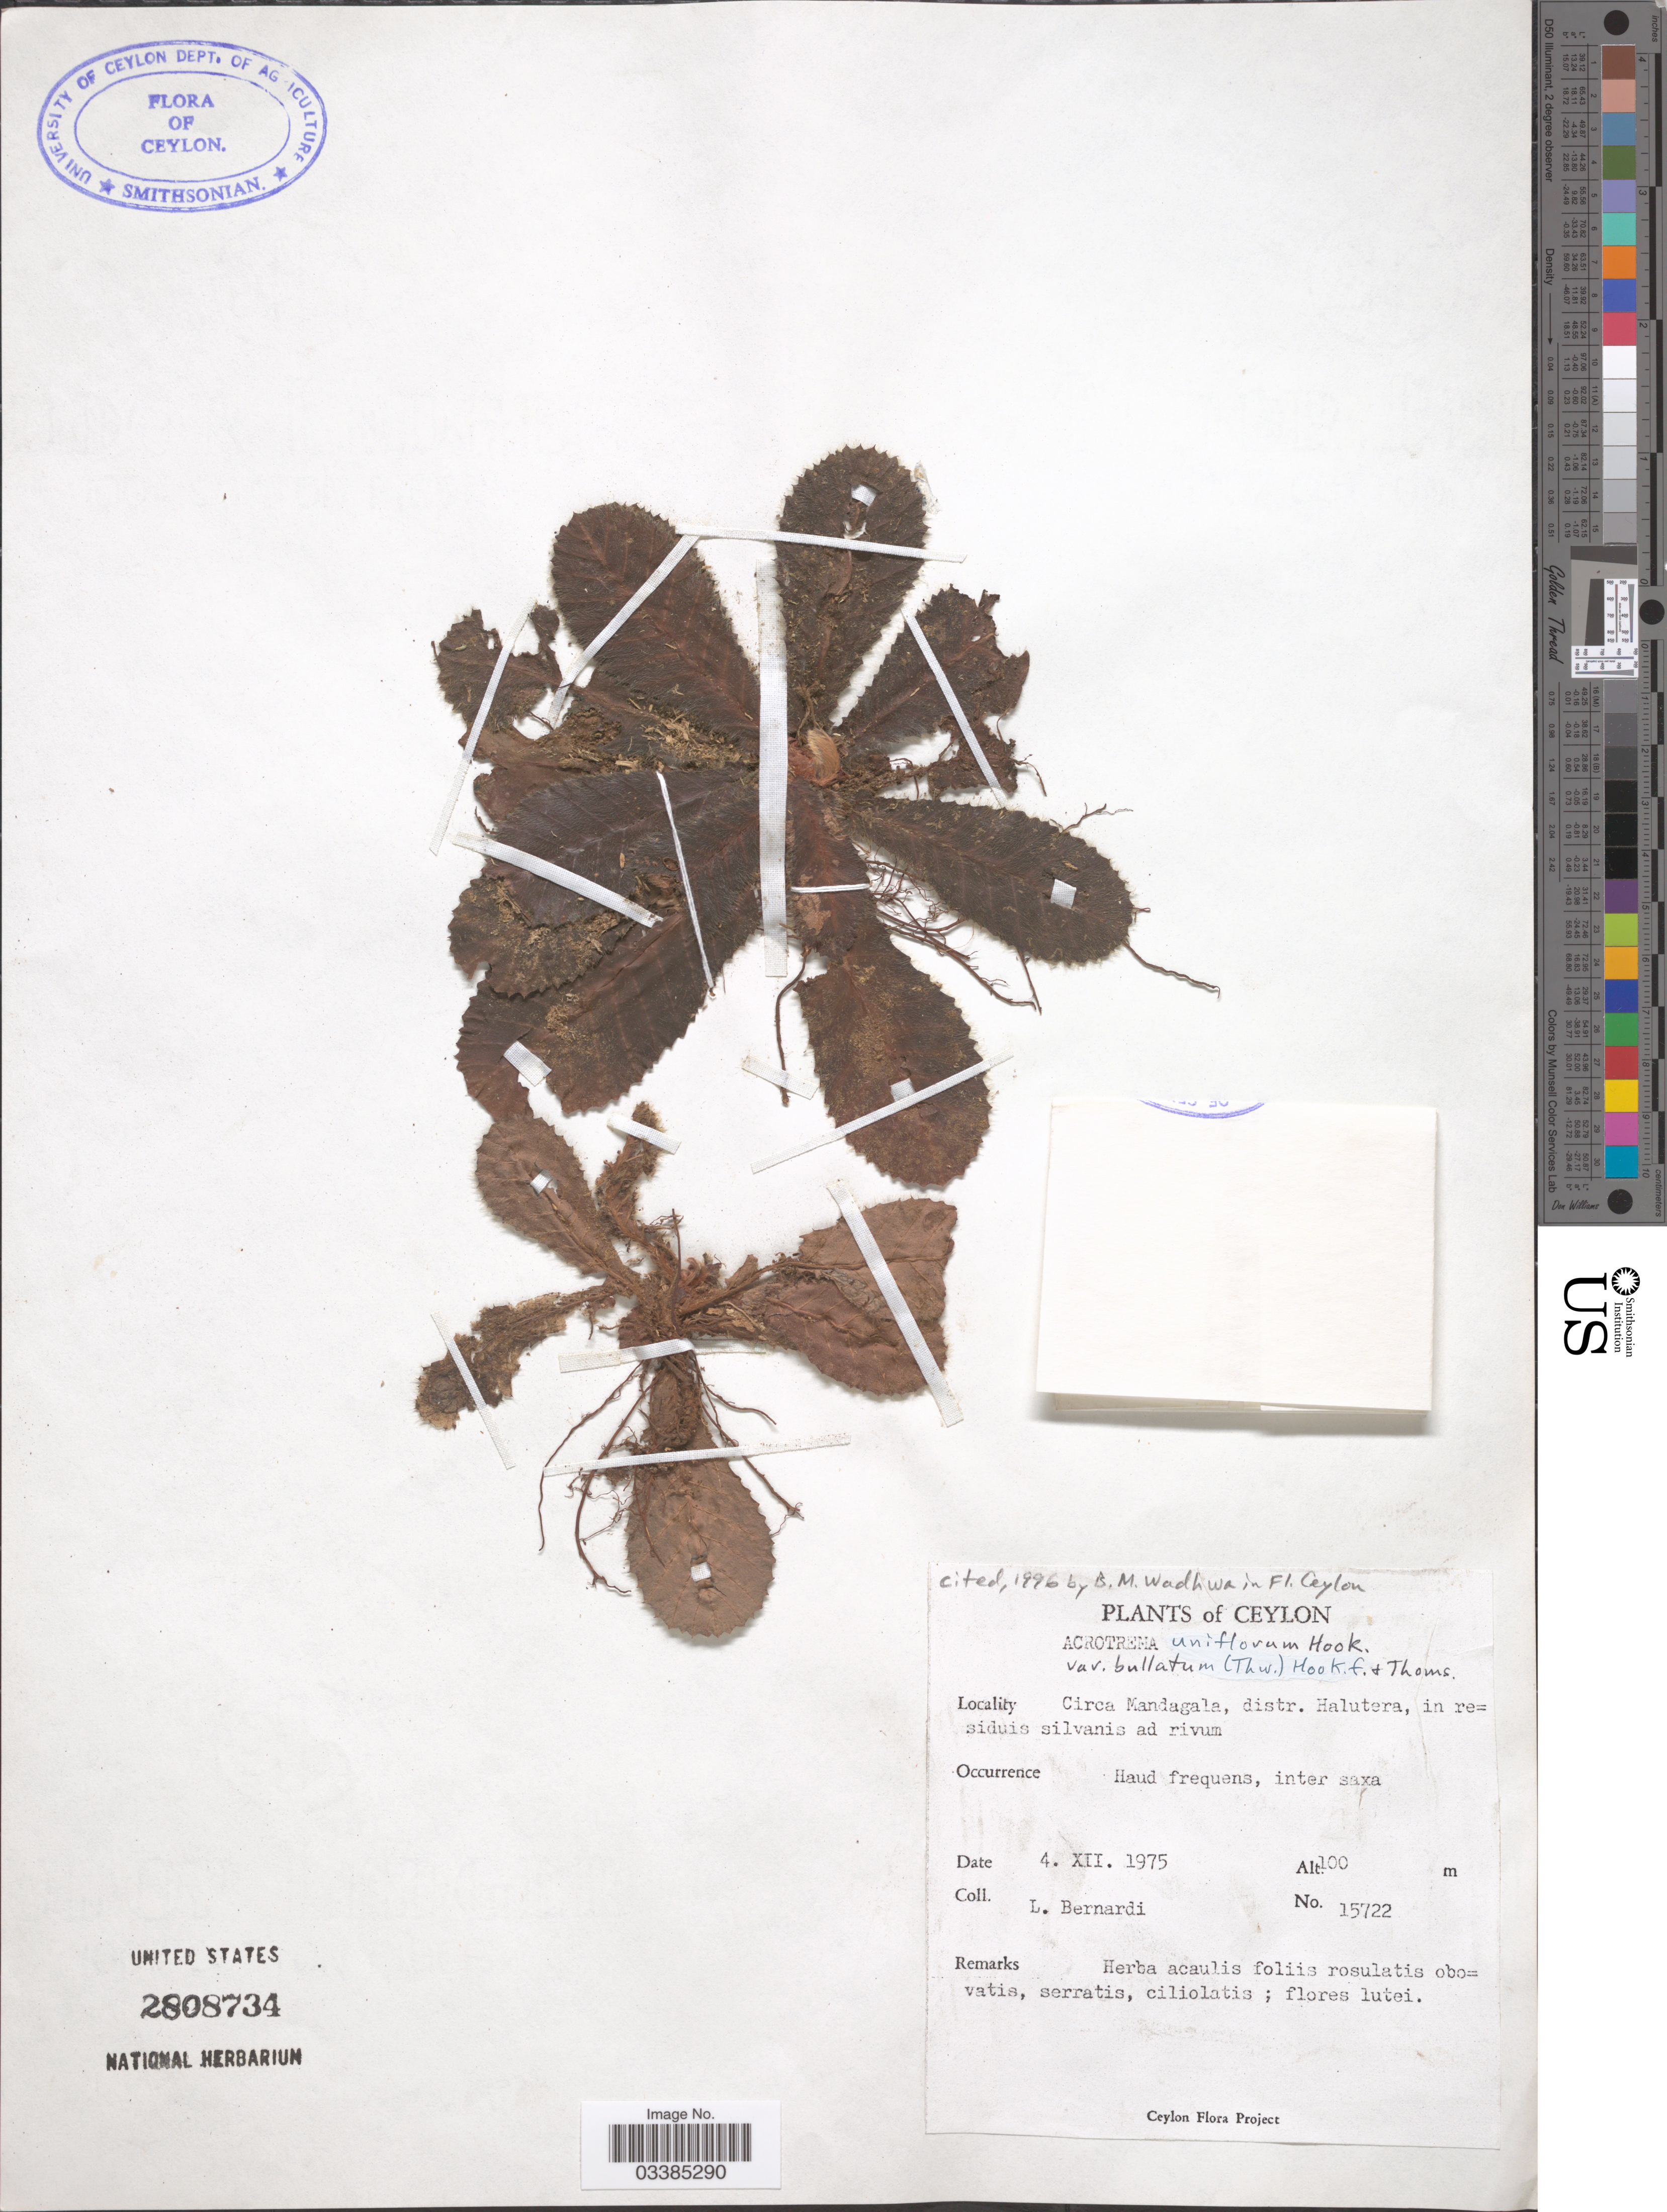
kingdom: Plantae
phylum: Tracheophyta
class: Magnoliopsida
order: Dilleniales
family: Dilleniaceae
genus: Acrotrema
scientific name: Acrotrema uniflorum var. bullatum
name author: (Thwaites) Hook. f. & Thomson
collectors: L. Bernardi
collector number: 15722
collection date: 1975-12-04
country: Sri Lanka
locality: Ceylon. Circa Mandagala, distr. Halutera, in re-siduis silvanis ad rivum.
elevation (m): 100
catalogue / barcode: US 2808734